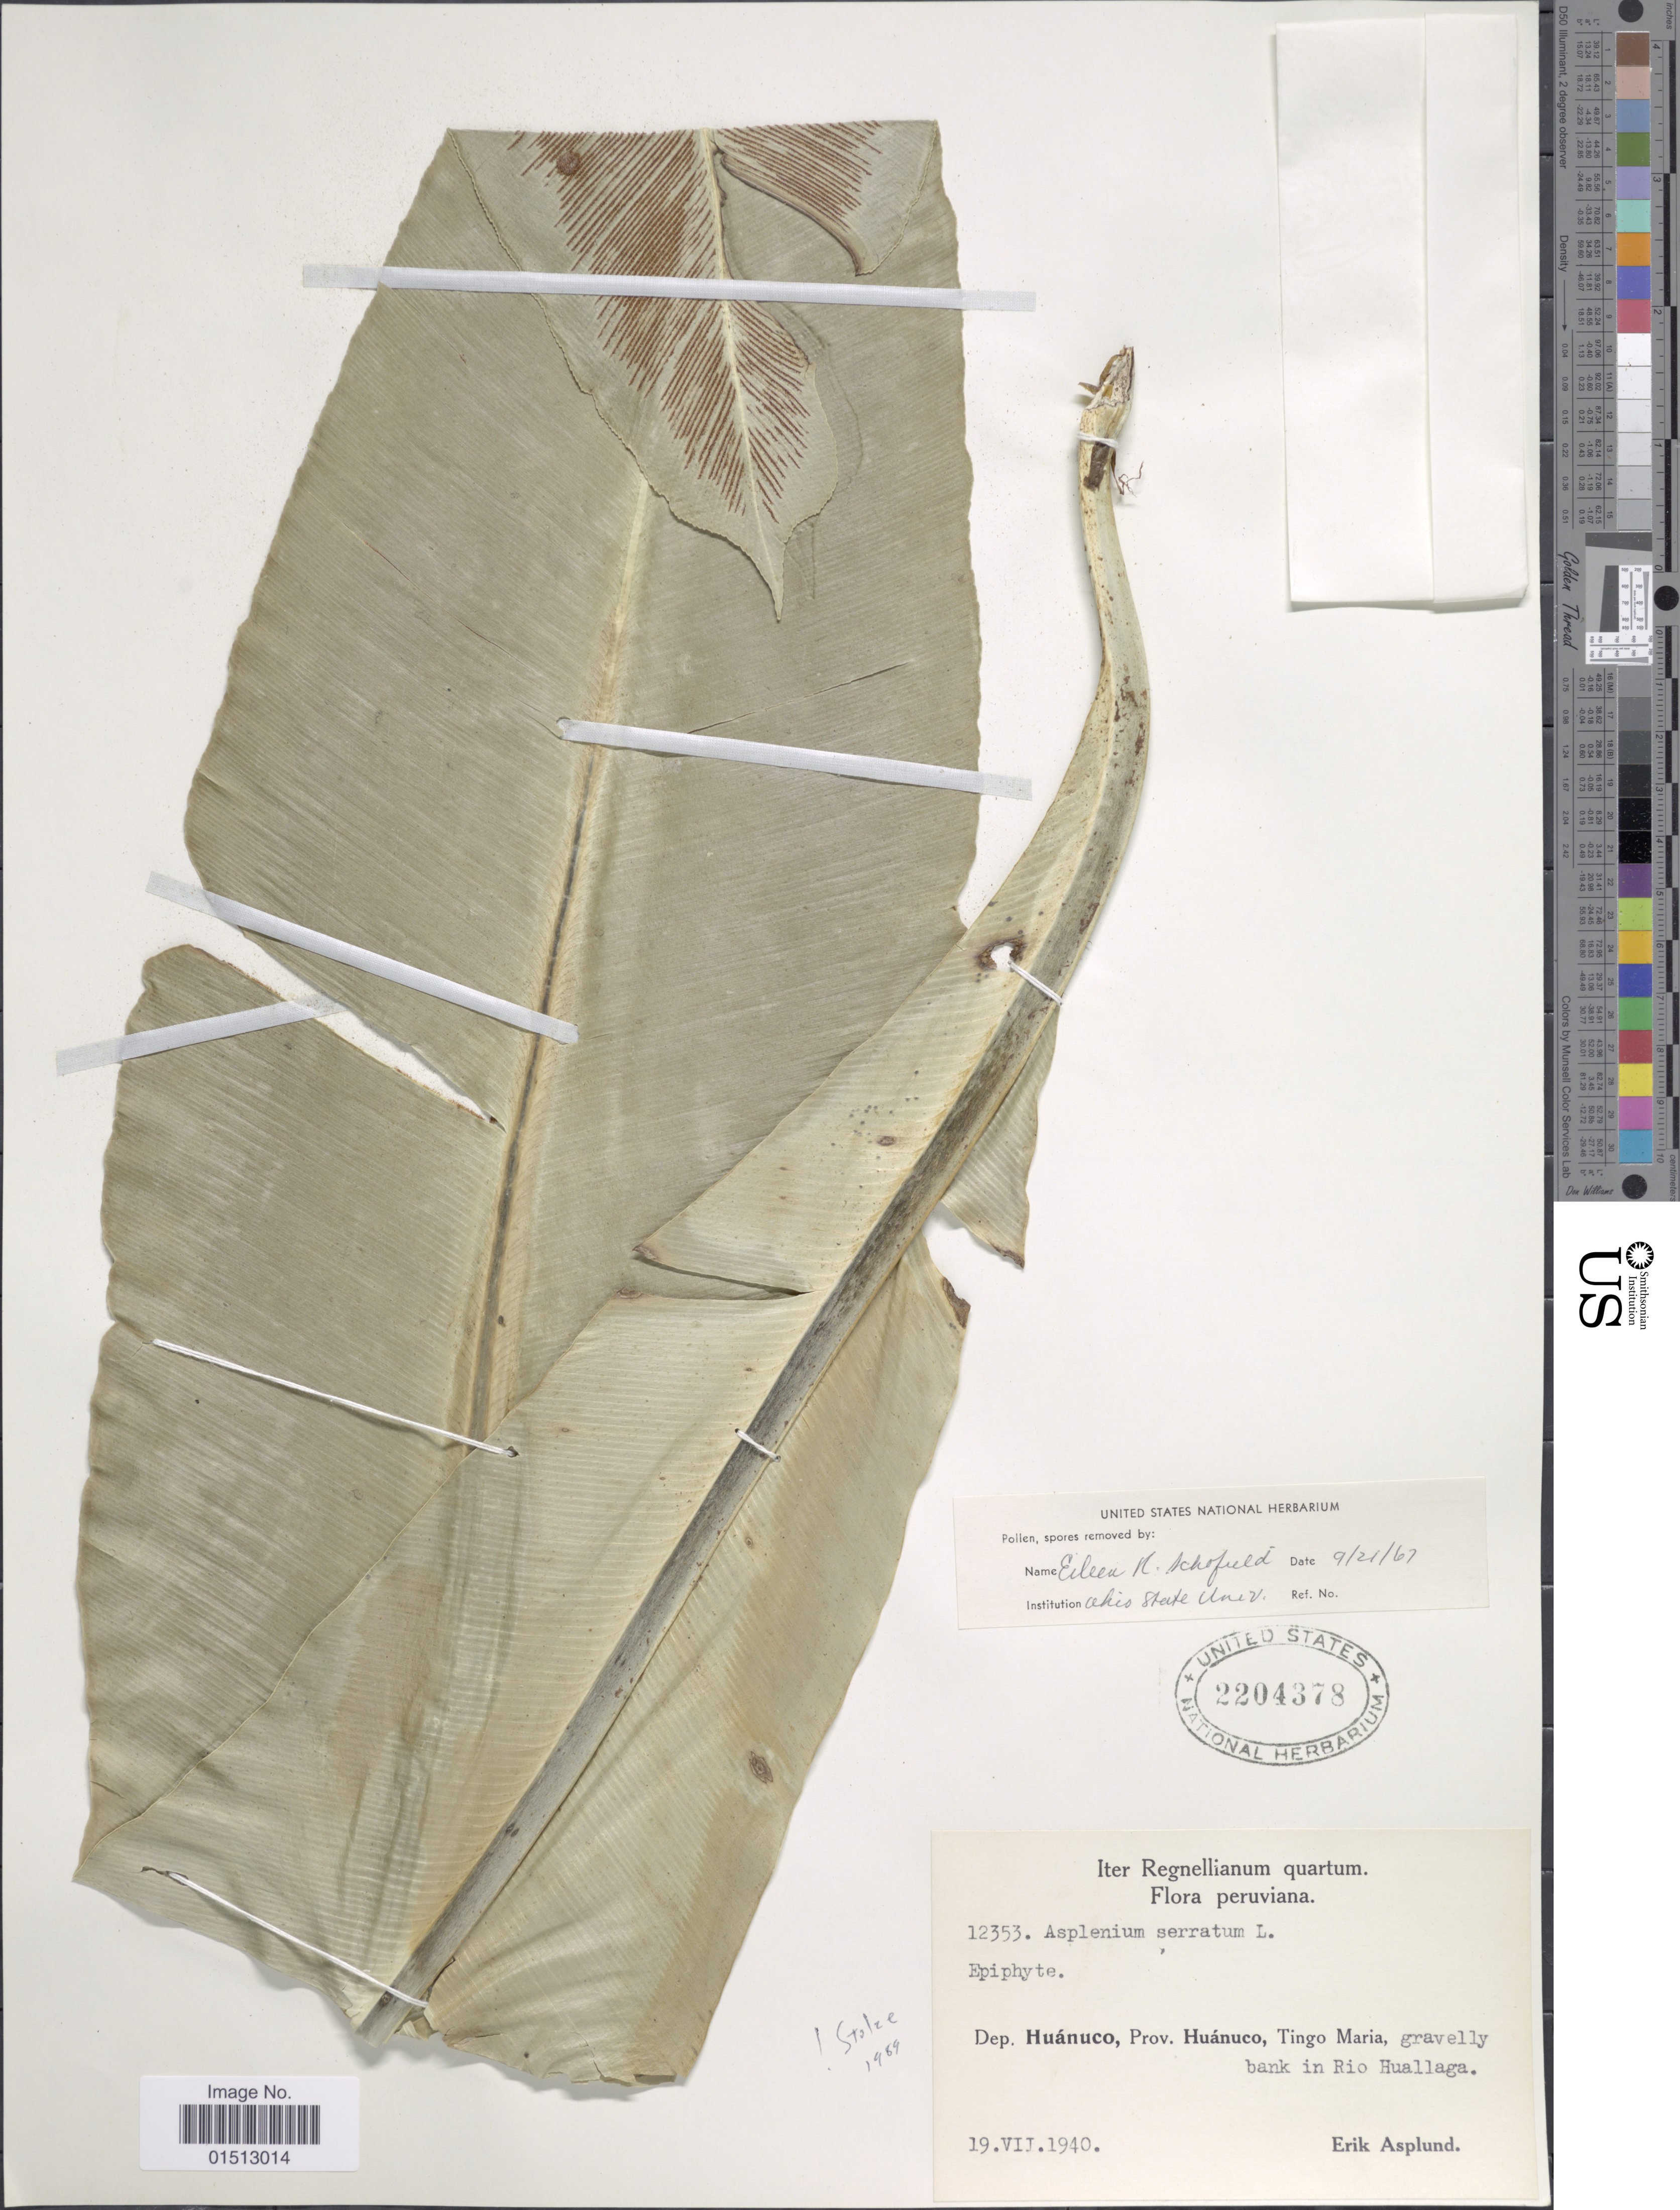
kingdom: Plantae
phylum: Tracheophyta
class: Polypodiopsida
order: Polypodiales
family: Aspleniaceae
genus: Asplenium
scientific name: Asplenium serratum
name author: L.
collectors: E. Asplund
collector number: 12353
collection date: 1940-07-19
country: Peru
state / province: Huánuco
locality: Peruviana, Dep. Huanuco, Prov. Huanuco, Tingo Maria, gravelly bank in Rio Huallaga.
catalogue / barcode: US 2204378